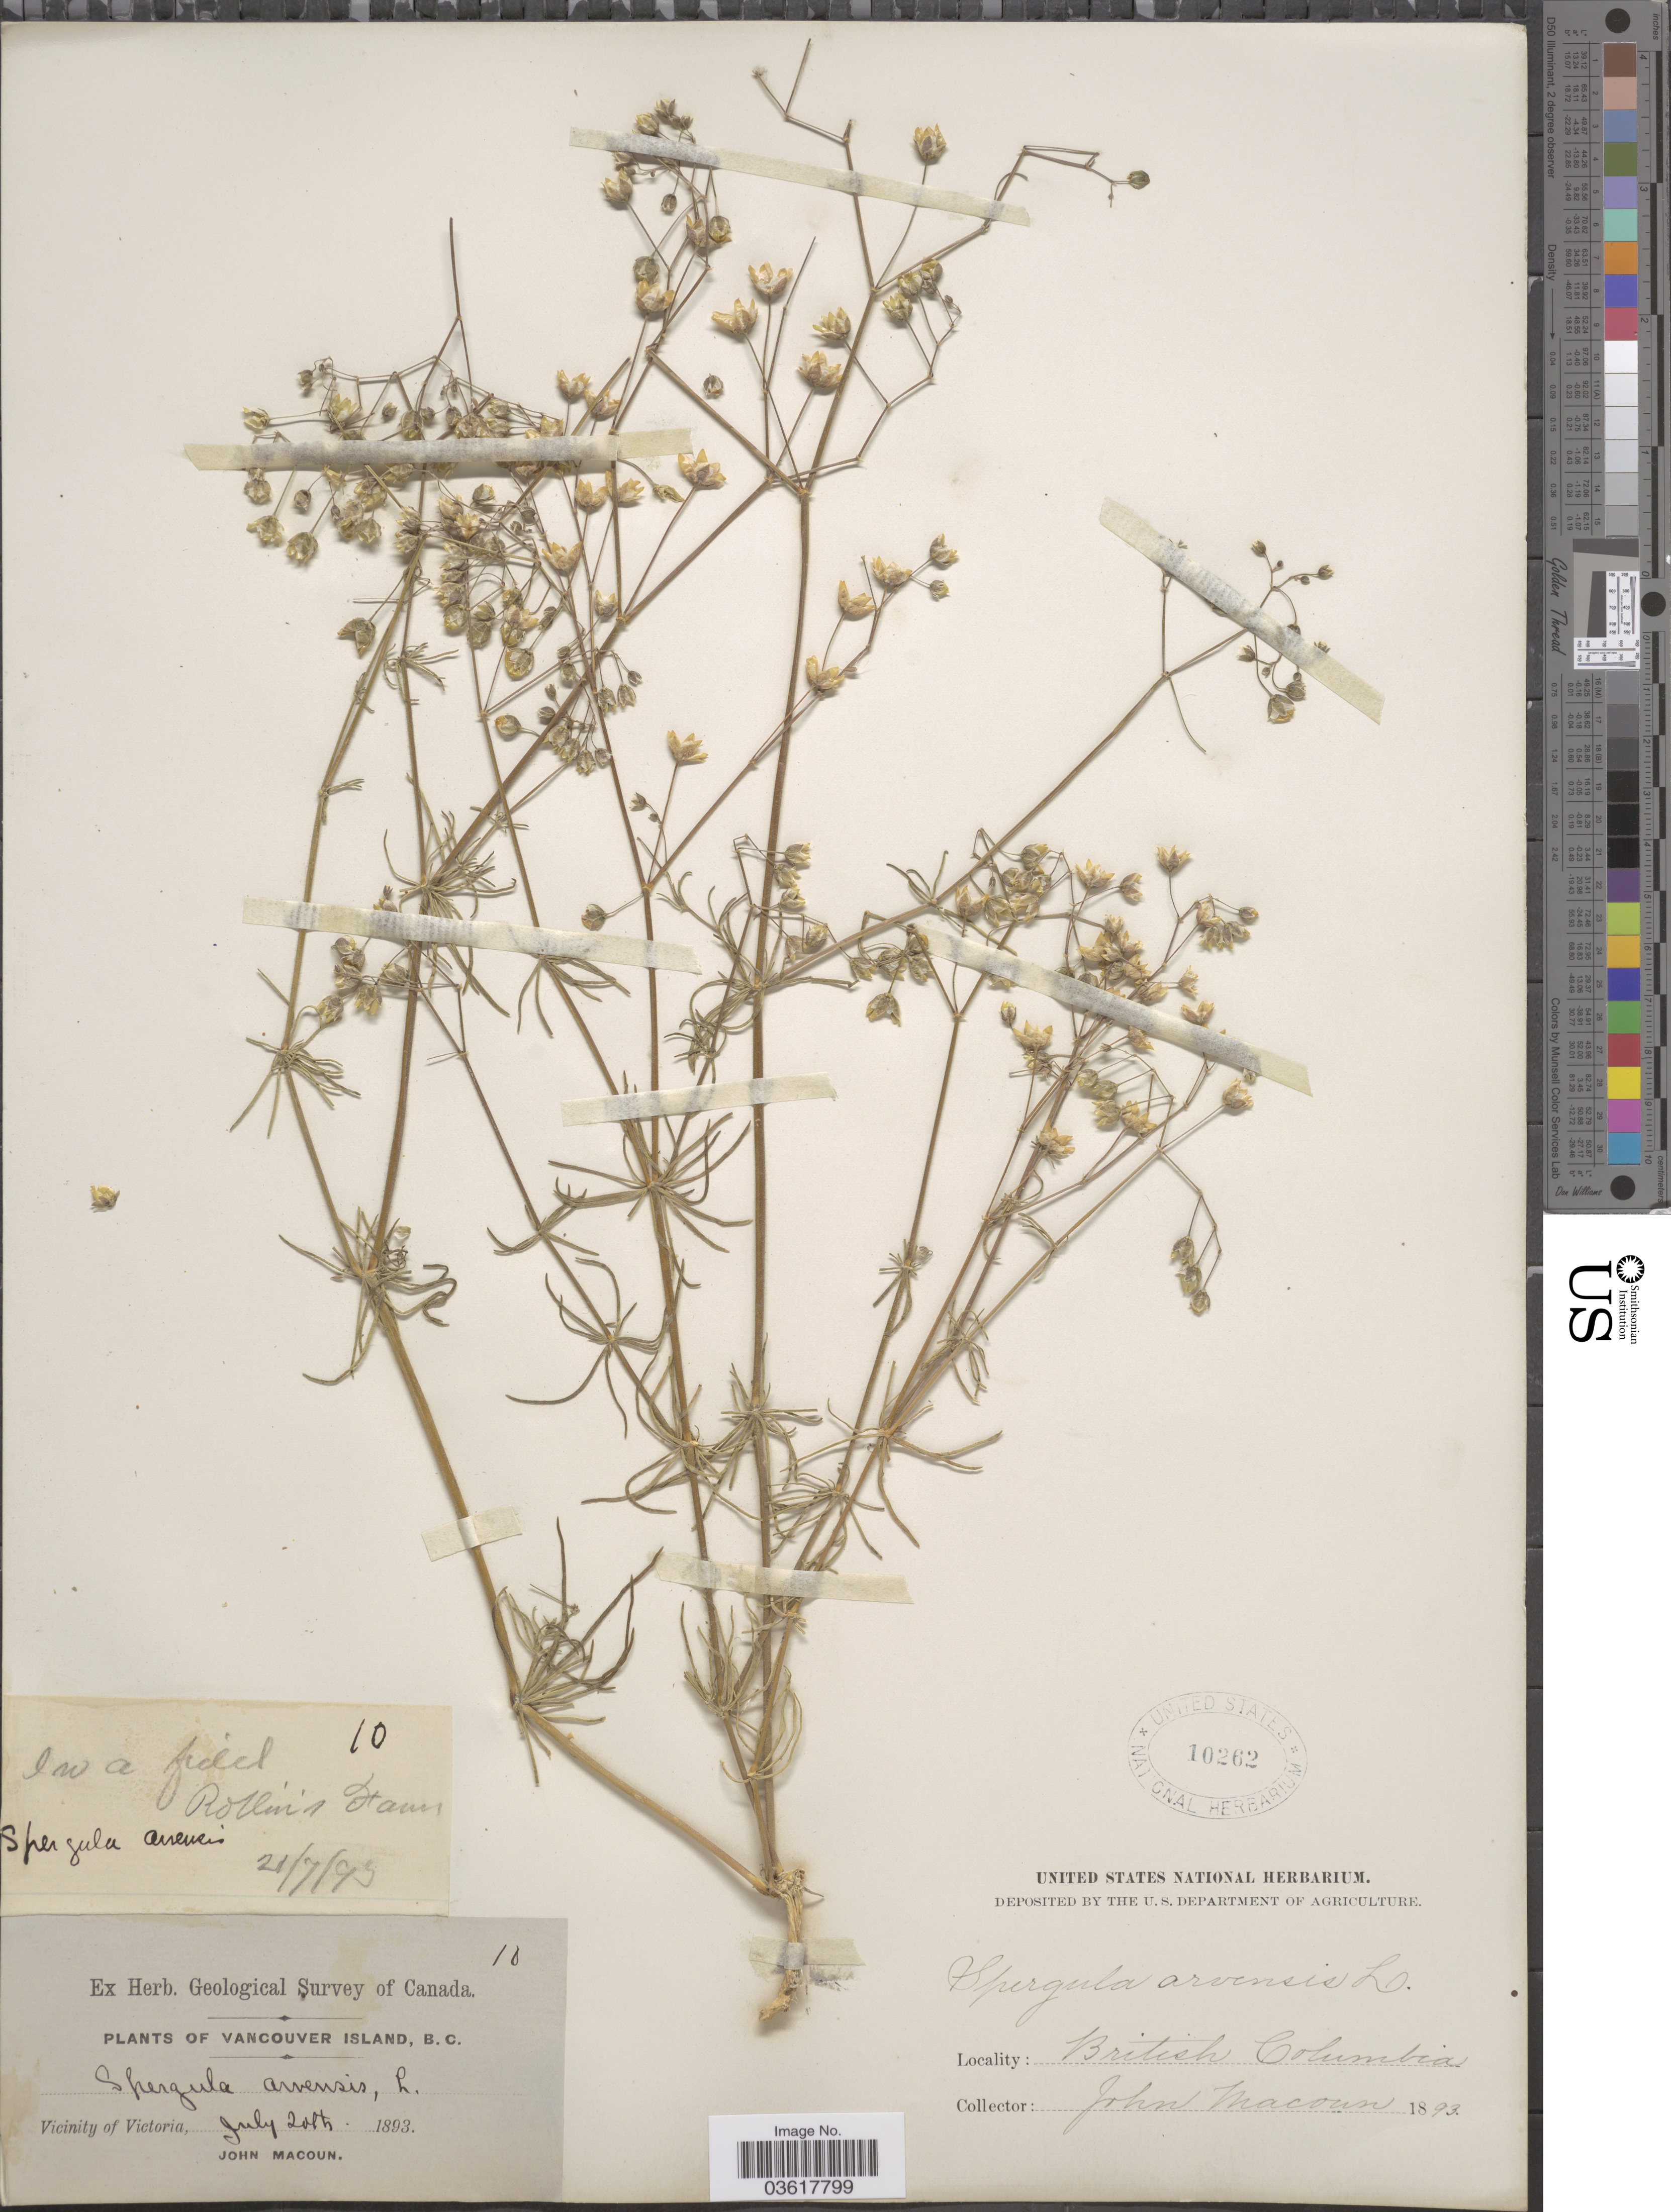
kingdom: Plantae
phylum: Tracheophyta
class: Magnoliopsida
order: Caryophyllales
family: Caryophyllaceae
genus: Spergula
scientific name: Spergula arvensis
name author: L.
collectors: J. Macoun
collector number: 10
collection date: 1893-07-20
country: Canada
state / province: British Columbia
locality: Vancouver Island, B.C. Vicinity of Victoria.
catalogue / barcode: US 10262